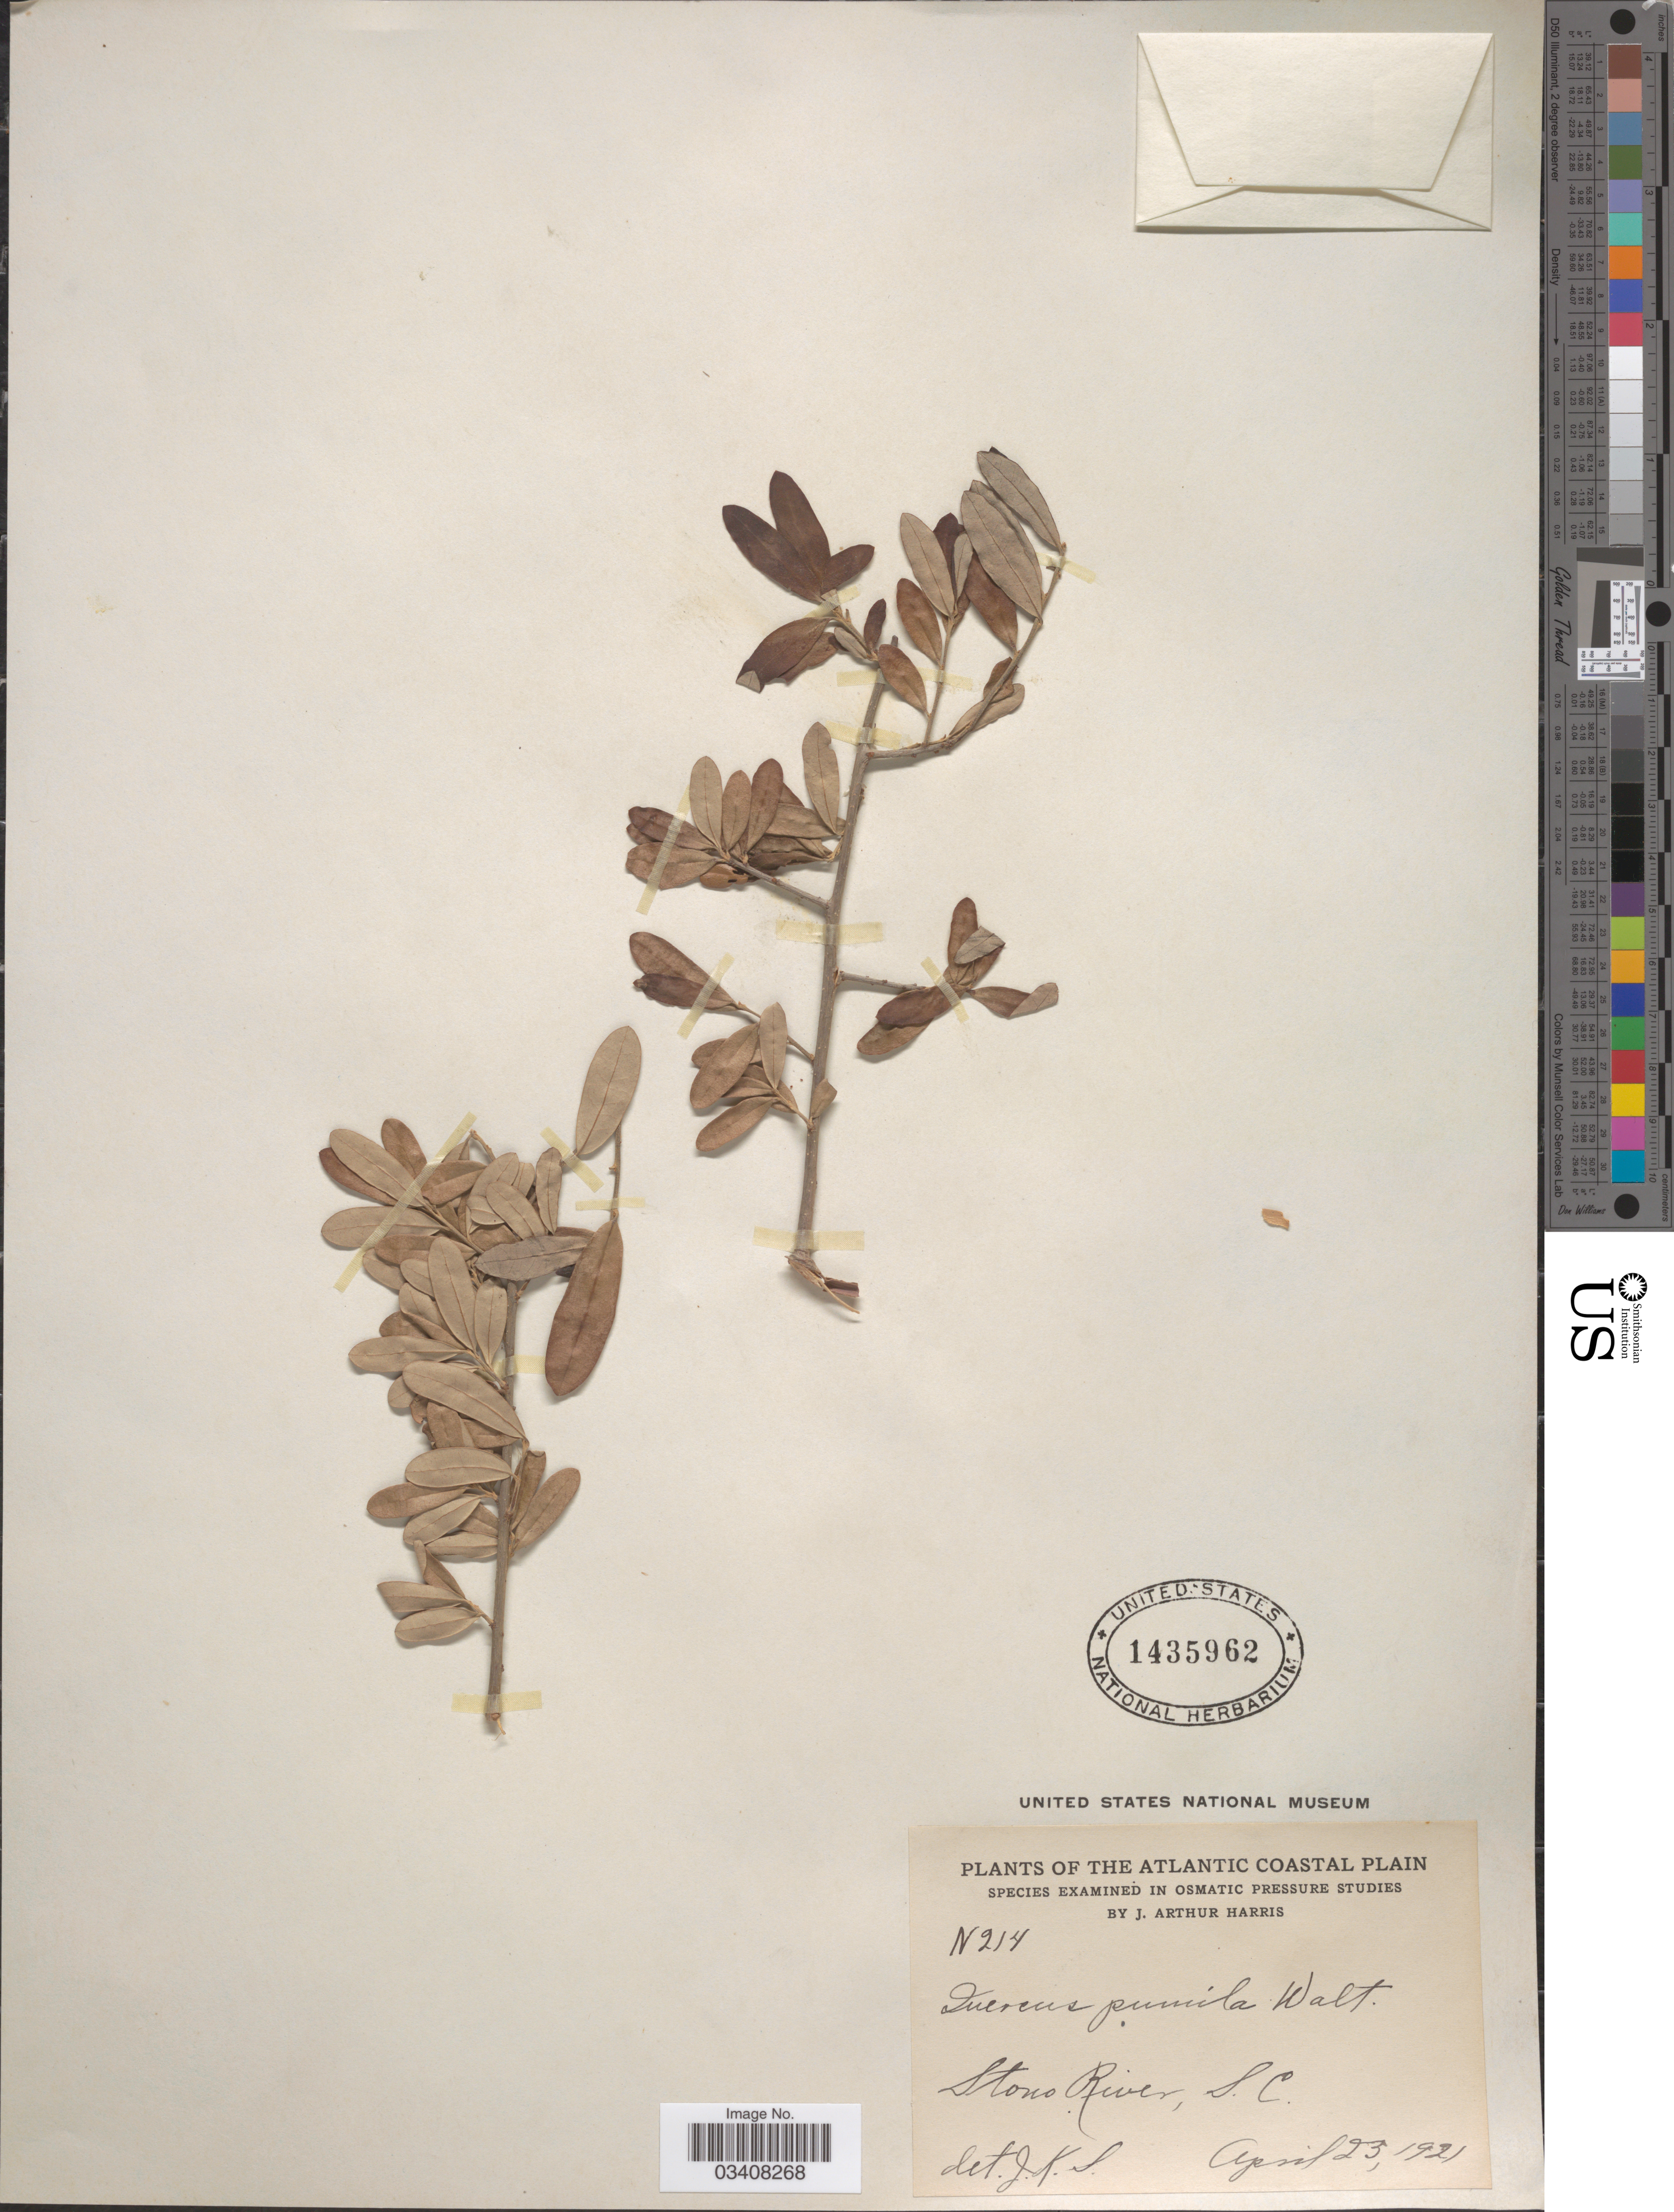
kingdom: Plantae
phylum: Tracheophyta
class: Magnoliopsida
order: Fagales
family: Fagaceae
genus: Quercus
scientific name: Quercus pumila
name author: Walter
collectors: J. A. Harris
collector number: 214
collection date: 1921-04-23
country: United States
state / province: South Carolina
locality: The Atlantic Coastal Plain. Stono River.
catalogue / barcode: US 1435962